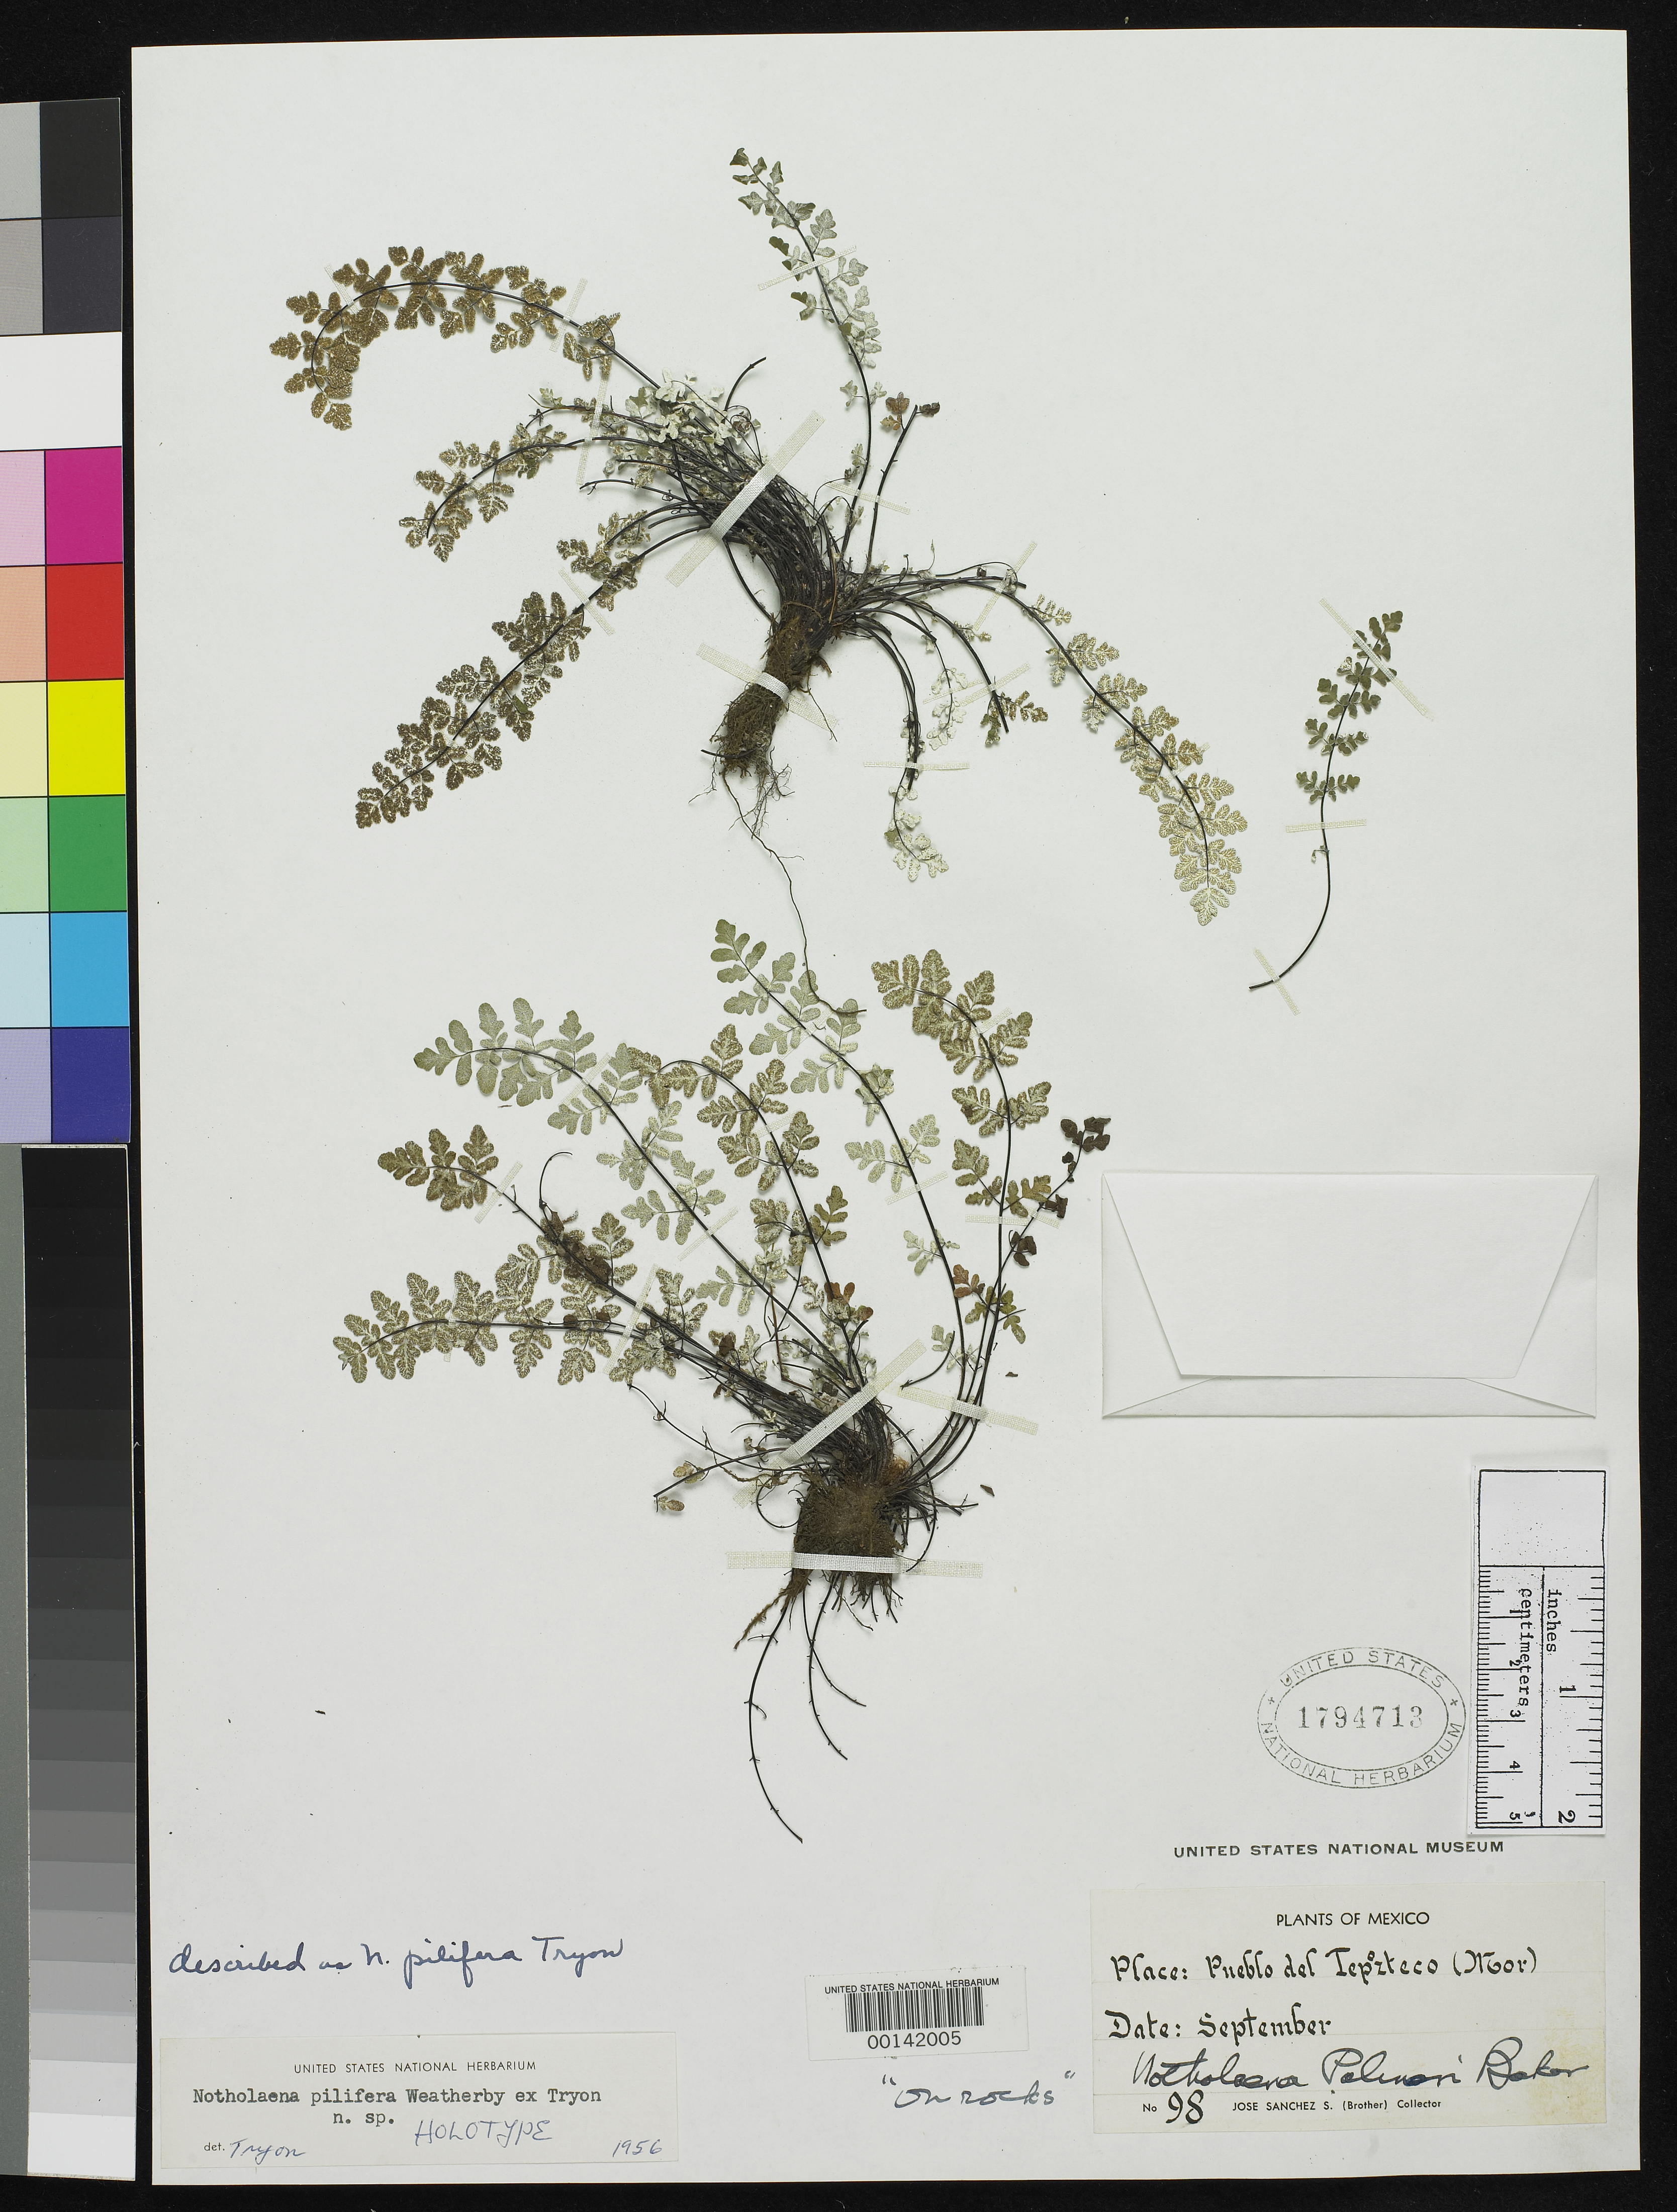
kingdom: Plantae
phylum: Tracheophyta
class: Polypodiopsida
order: Polypodiales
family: Pteridaceae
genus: Notholaena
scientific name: Notholaena pilifera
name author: R.M. Tryon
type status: Holotype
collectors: J. Sanchez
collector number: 98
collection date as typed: Sep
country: Mexico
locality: Pueblo del Tepzteco.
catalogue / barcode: US 1794713